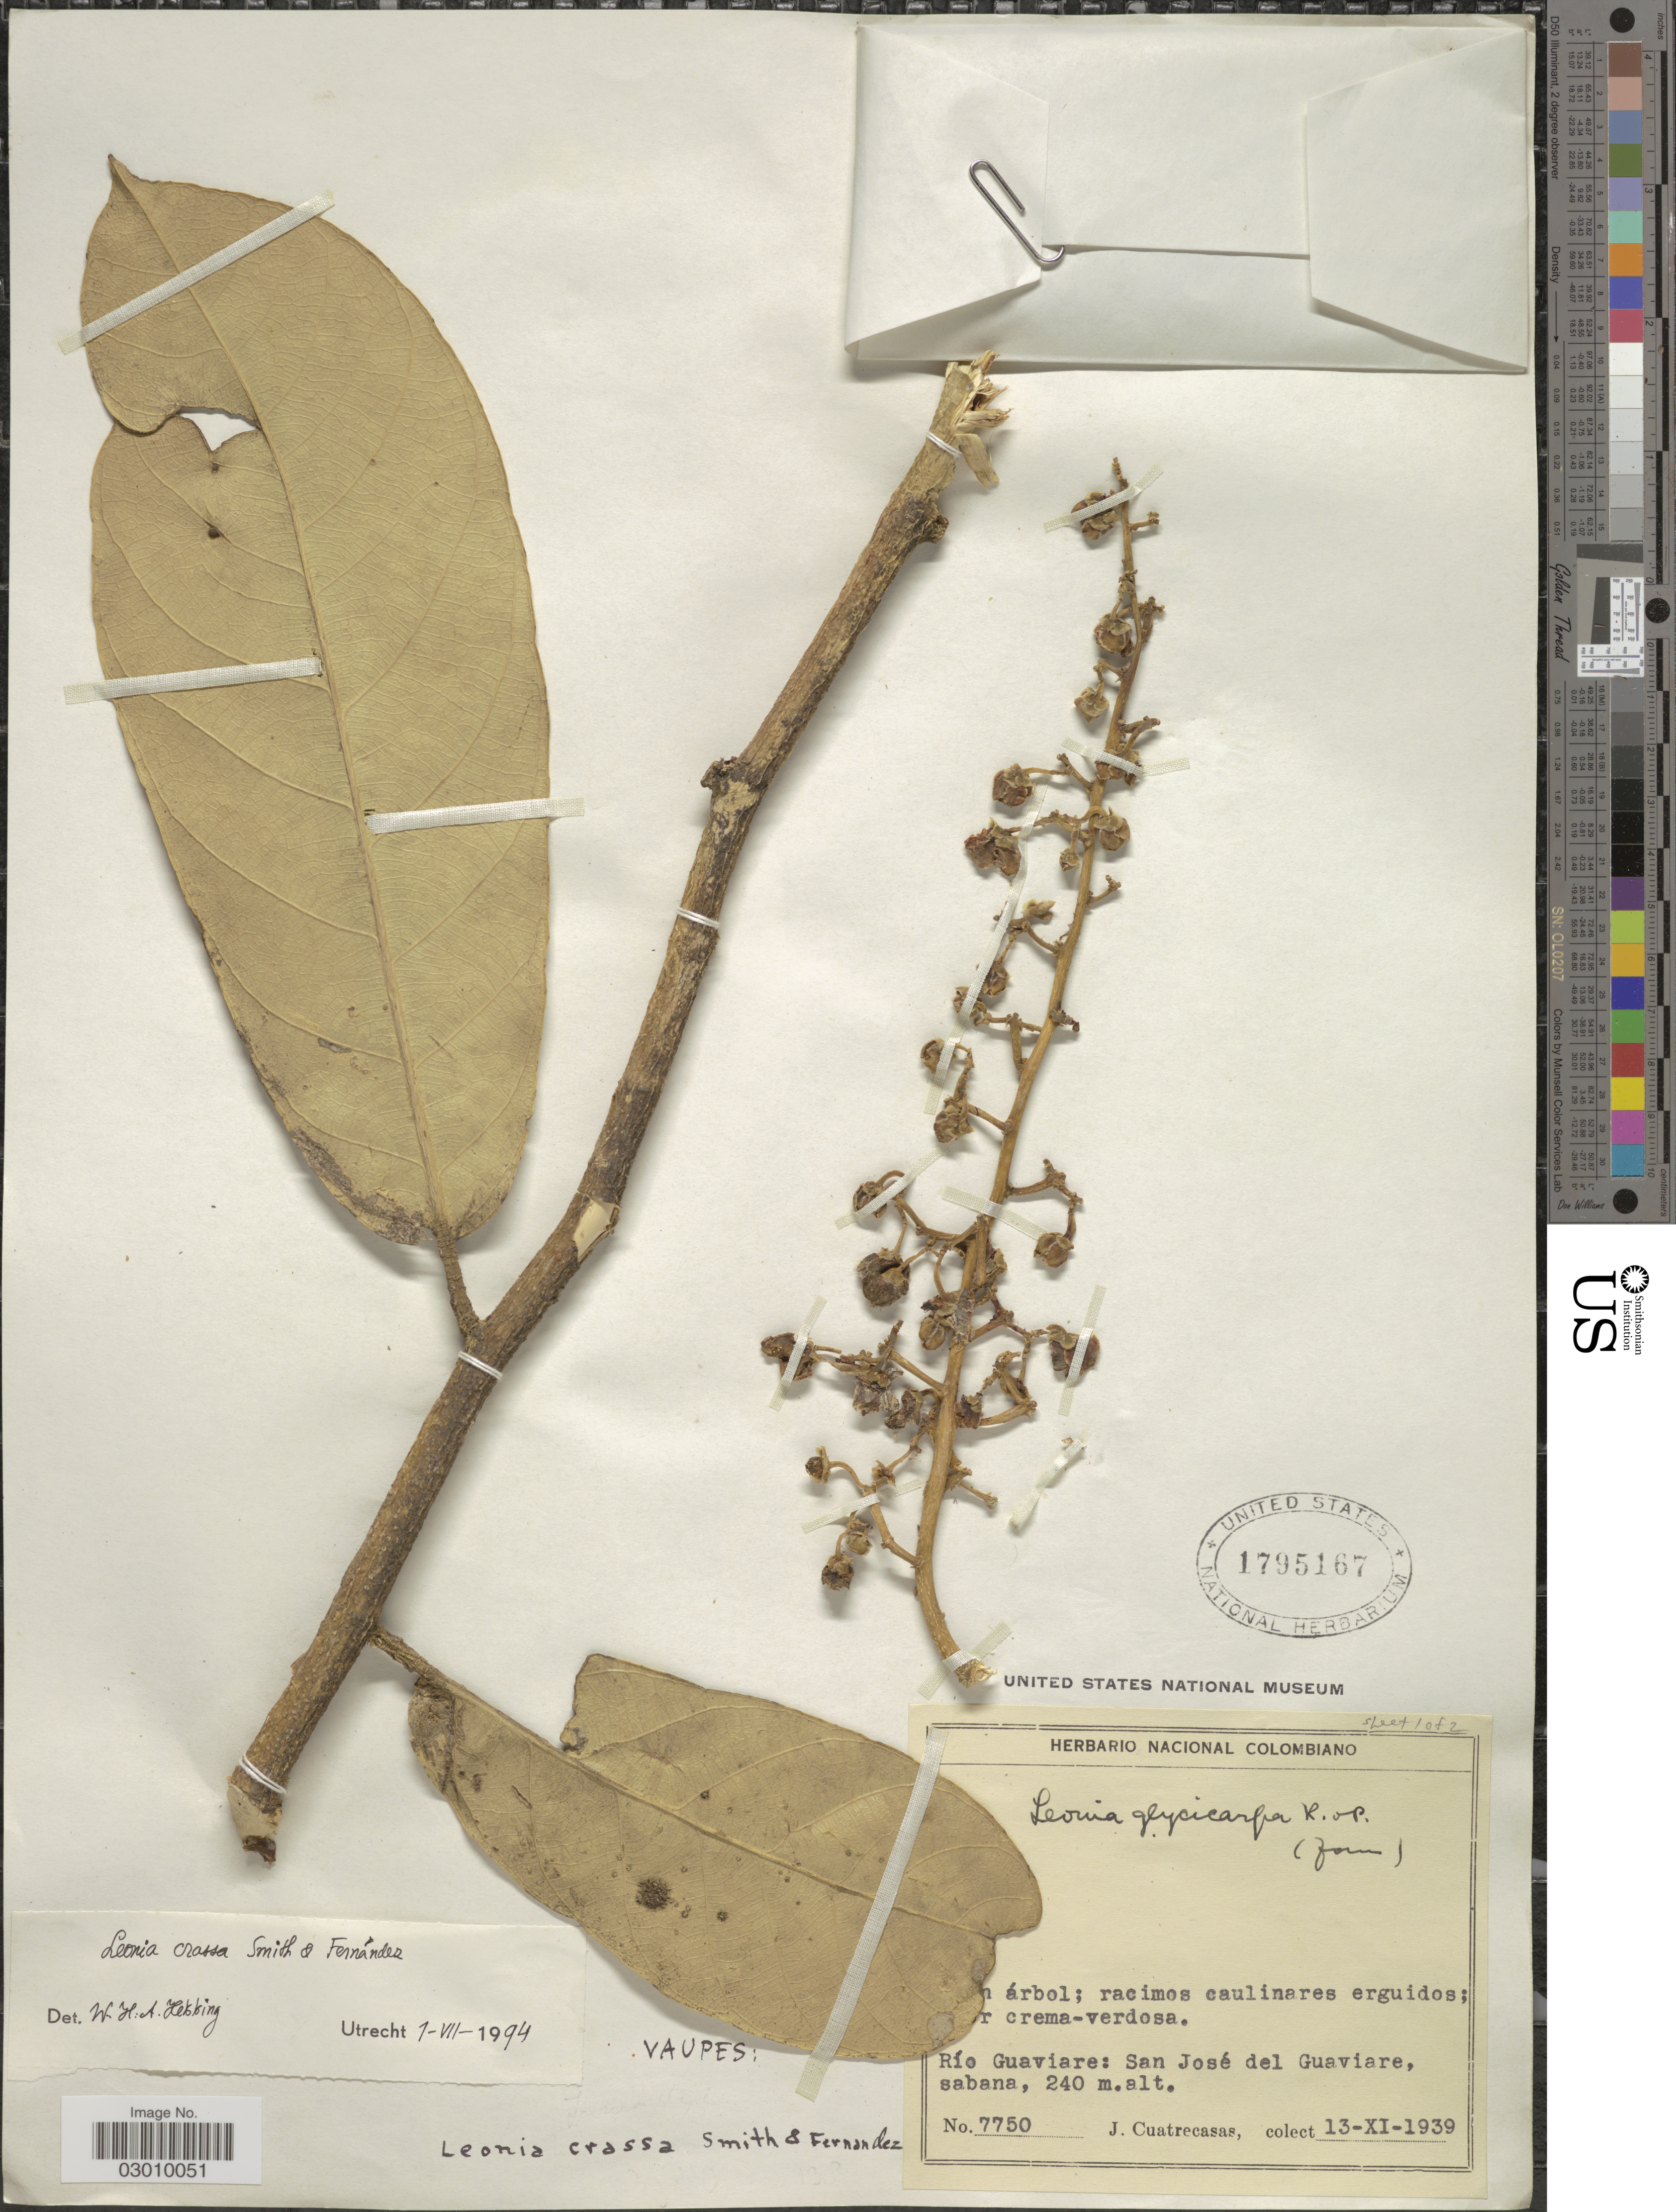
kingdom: Plantae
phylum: Tracheophyta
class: Magnoliopsida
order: Malpighiales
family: Violaceae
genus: Leonia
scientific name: Leonia crassa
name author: L.B. Sm. & A. Fernández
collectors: J. Cuatrecasas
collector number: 7750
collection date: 1939-11-13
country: Colombia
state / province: Guaviare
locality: Río Guaviare: San José del Guaviare, sabana.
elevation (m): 240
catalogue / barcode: US 1795167